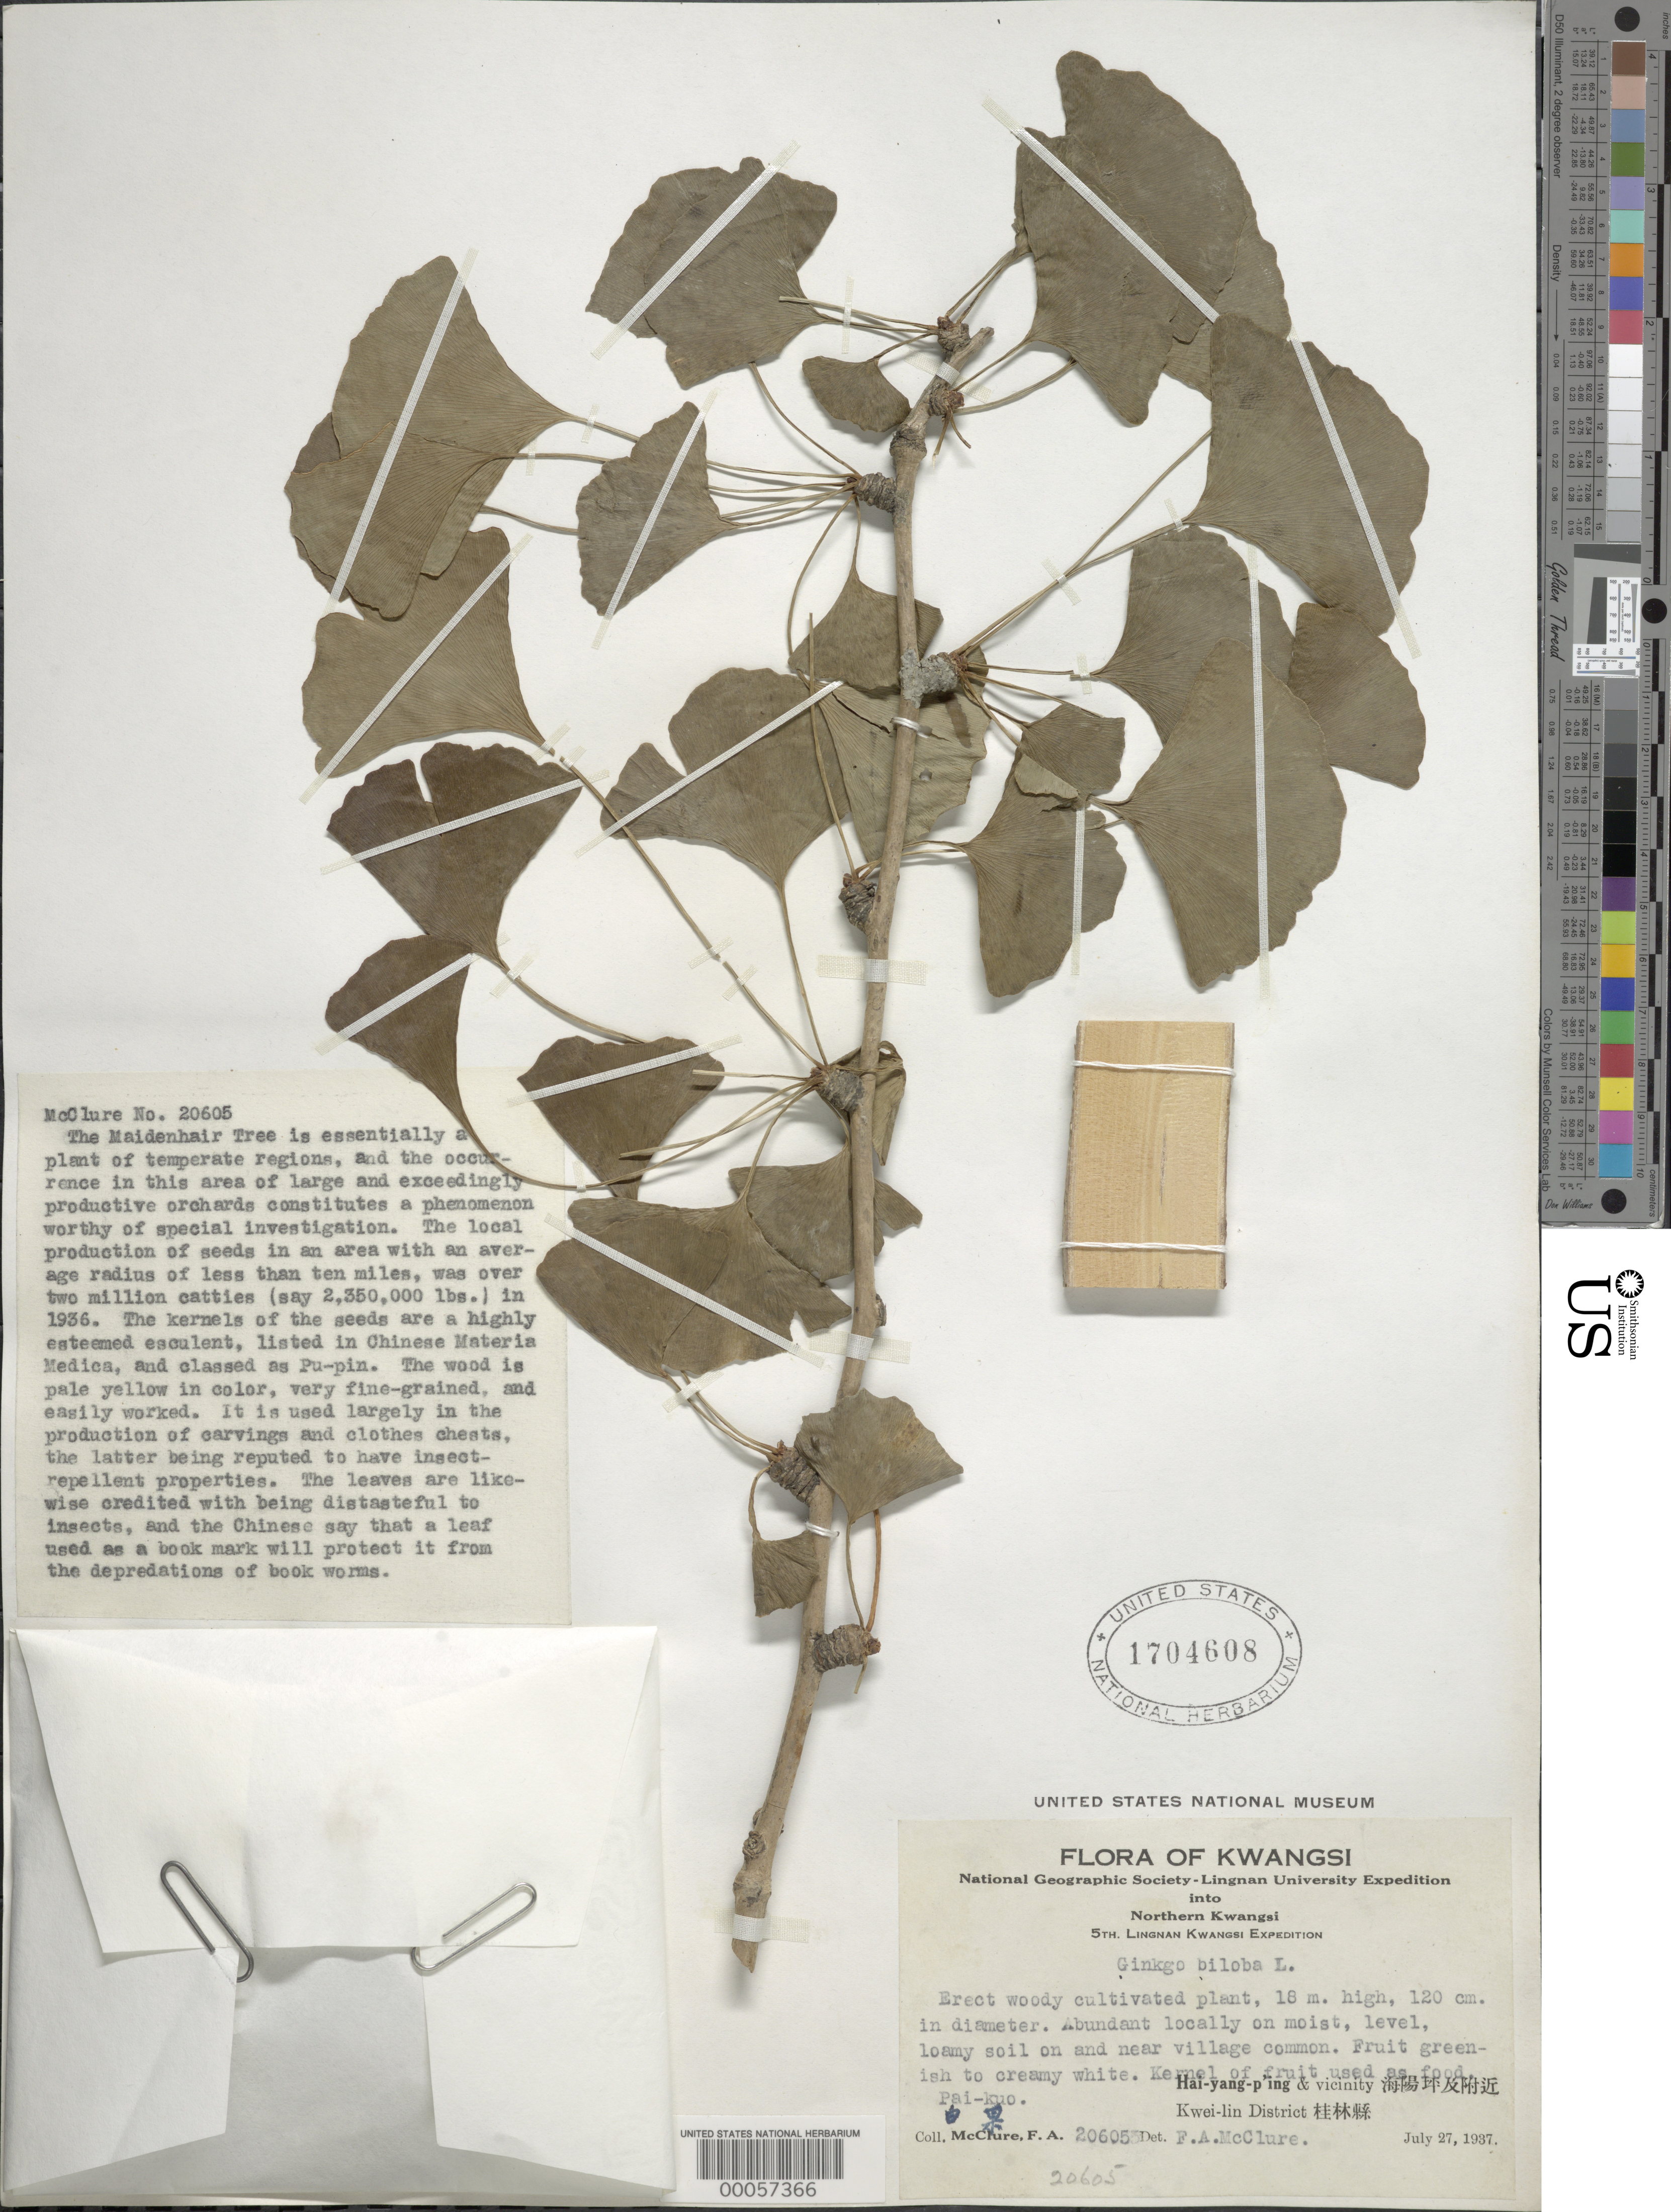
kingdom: Plantae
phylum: Tracheophyta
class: Ginkgoopsida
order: Ginkgoales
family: Ginkgoaceae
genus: Ginkgo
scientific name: Ginkgo biloba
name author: L.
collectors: F. A. McClure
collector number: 20605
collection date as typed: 27 Jul 1937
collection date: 1937-07-27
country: China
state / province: Guangxi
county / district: Guilin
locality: Kweilin dist., se china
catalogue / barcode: US 1704608